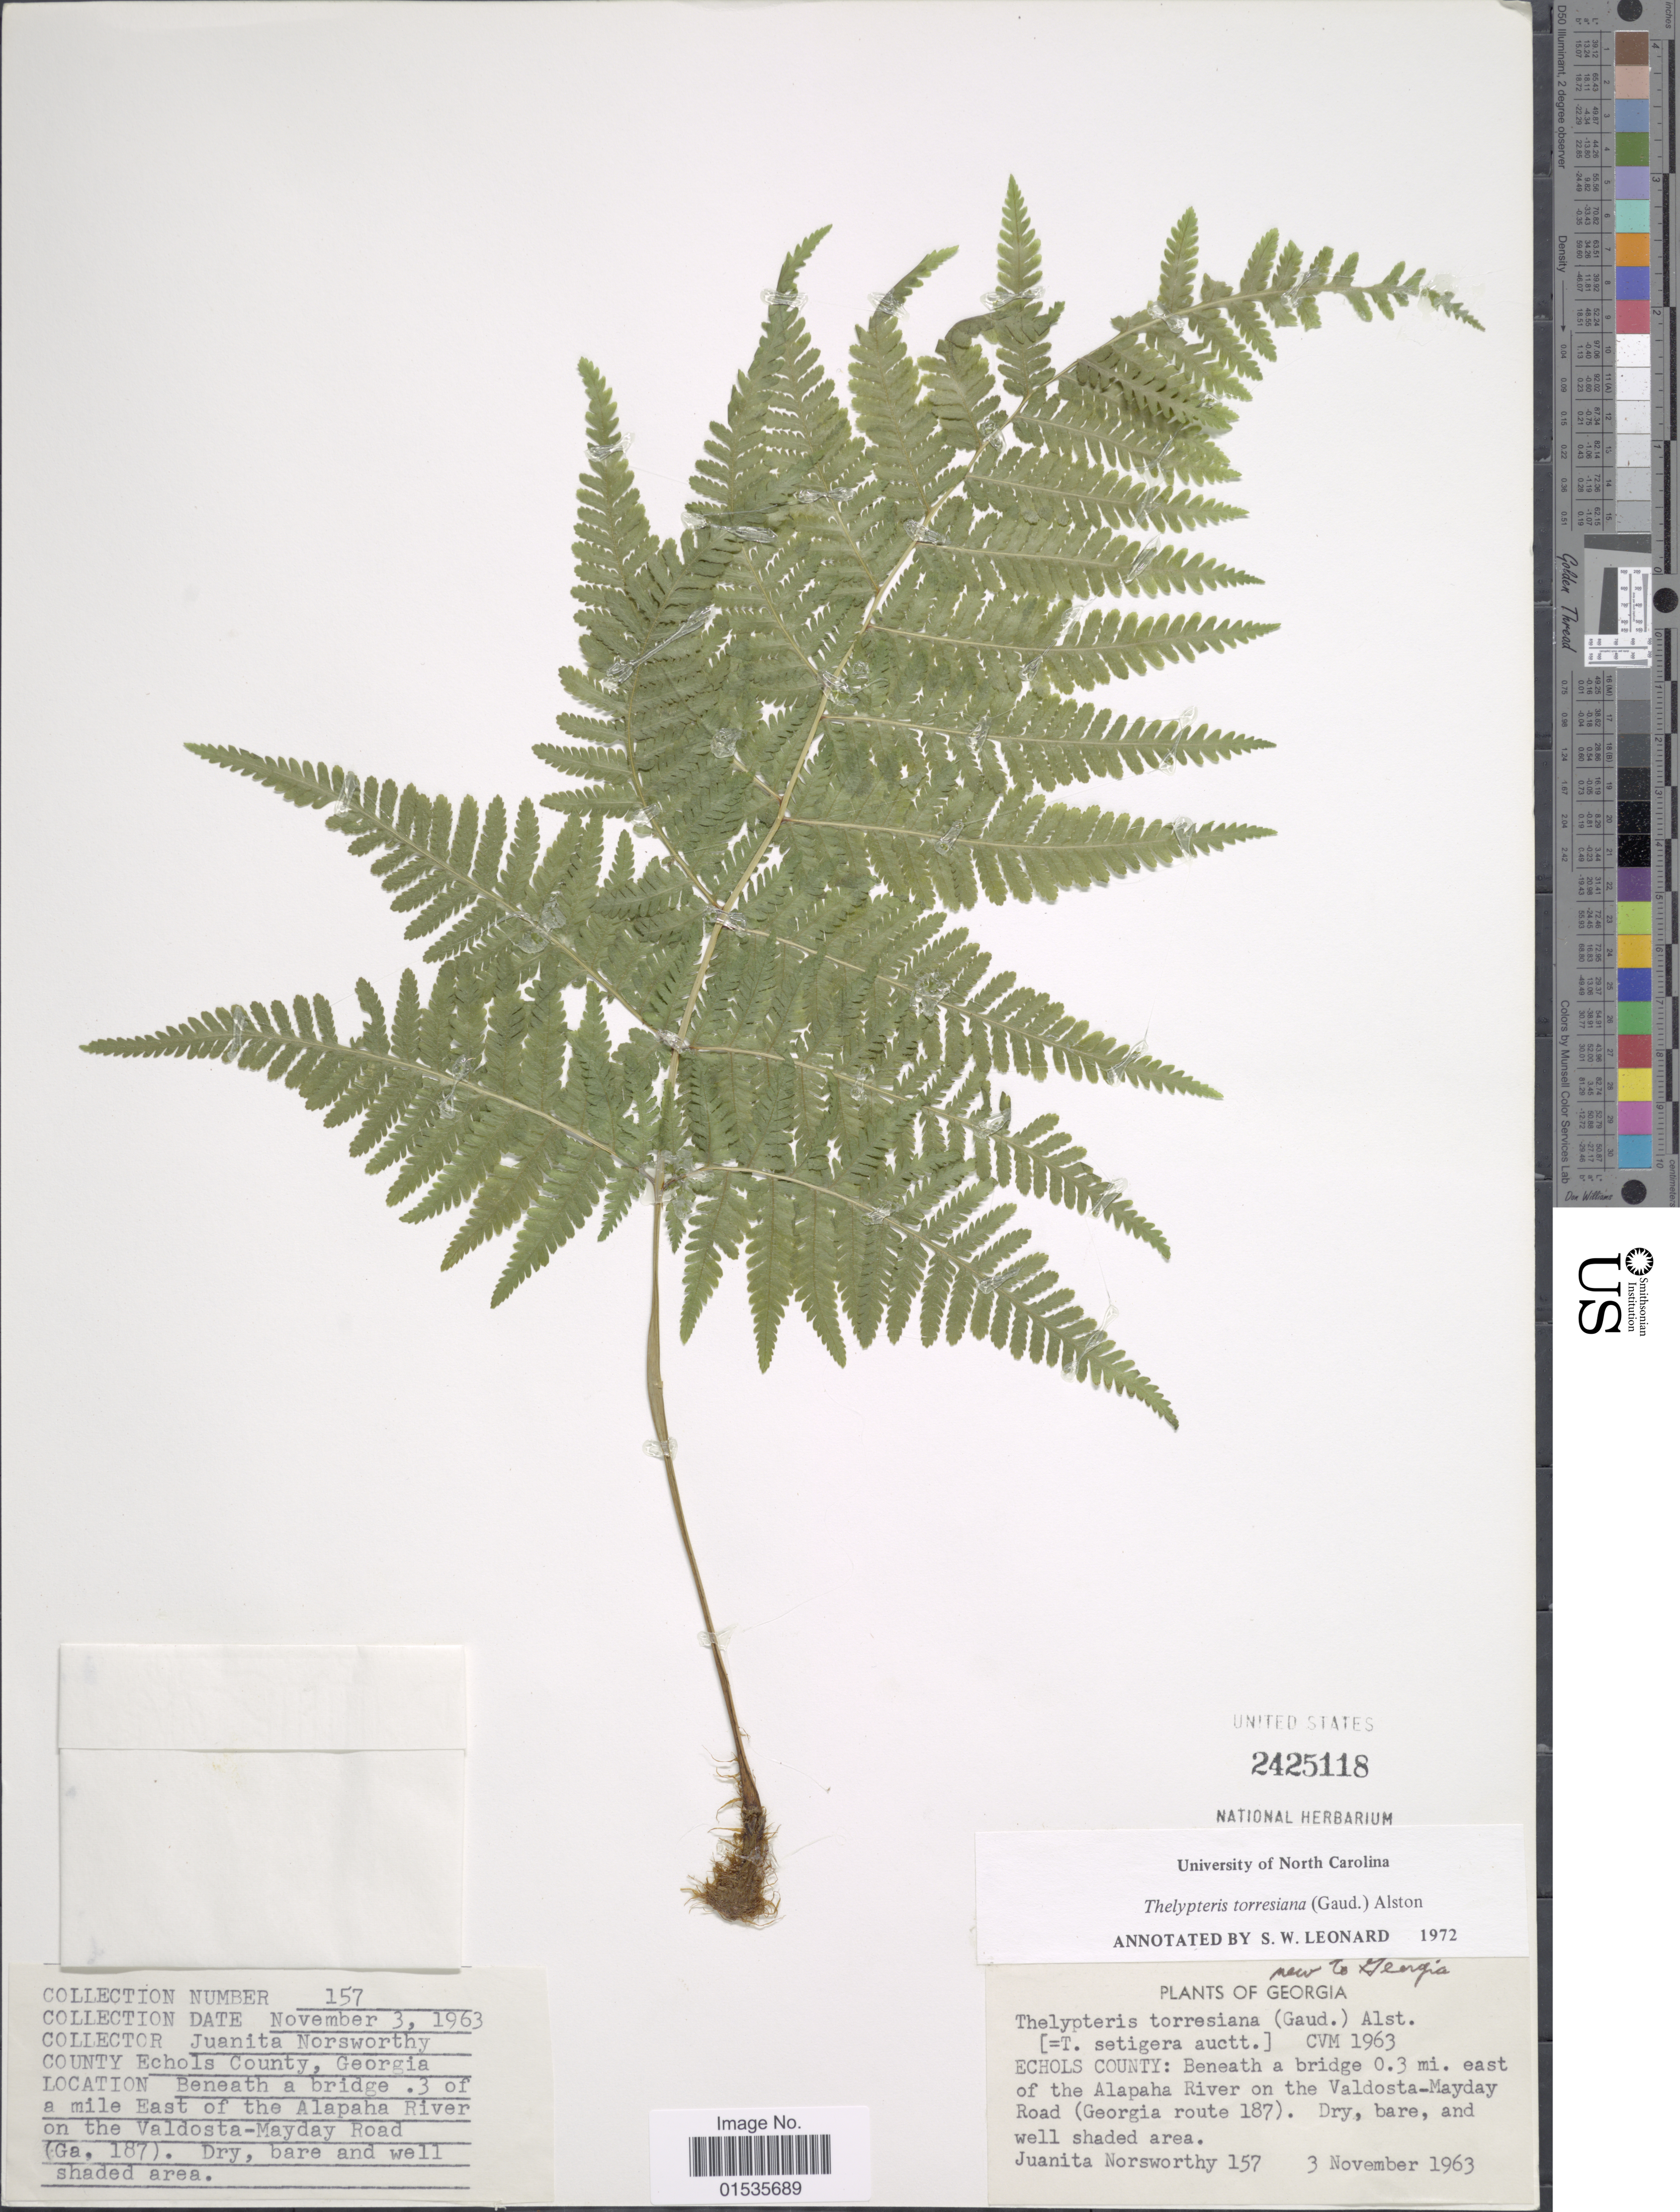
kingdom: Plantae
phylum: Tracheophyta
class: Polypodiopsida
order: Polypodiales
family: Thelypteridaceae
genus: Macrothelypteris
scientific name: Macrothelypteris torresiana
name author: (Gaudich.) Ching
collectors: J. Norsworthy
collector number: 157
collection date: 1963-11-03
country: United States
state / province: Georgia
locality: Georgia. Echols County: Beneath a bridge 0,3 mi. east of the Alapaha River on the Valdosta-Mayday Road (Georgia route 187).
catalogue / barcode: US 2425118